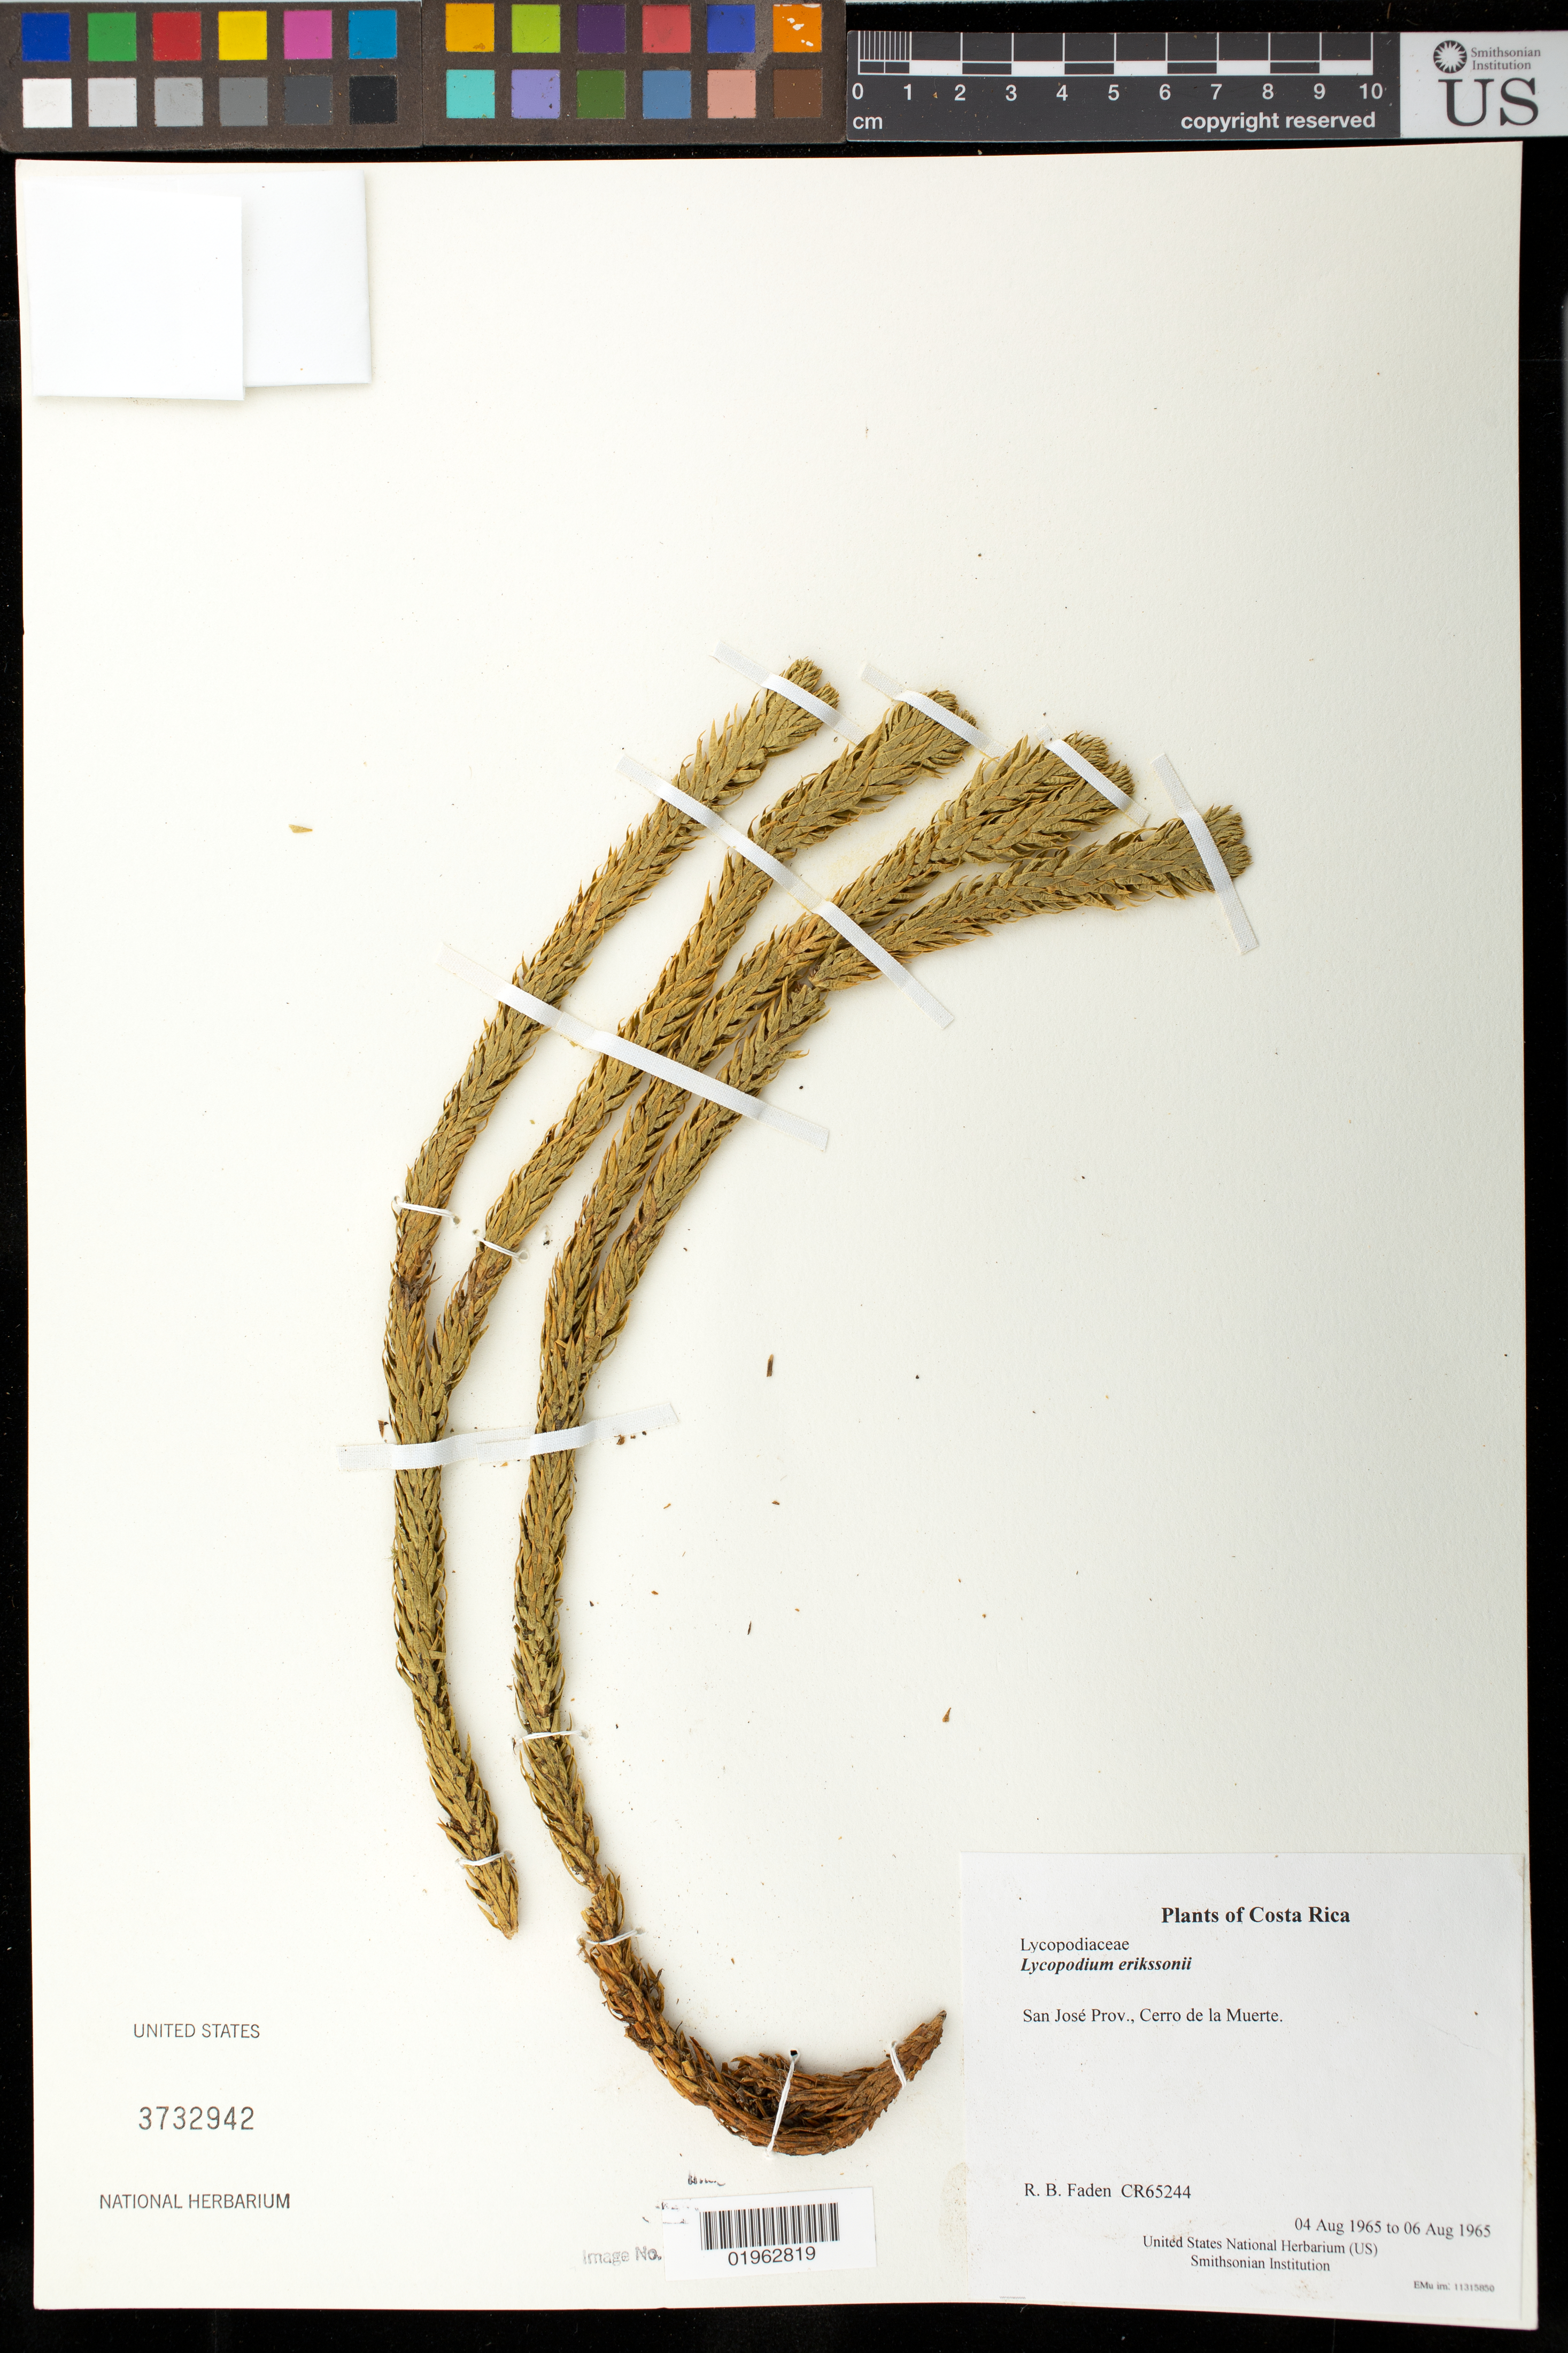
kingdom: Plantae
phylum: Tracheophyta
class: Lycopodiopsida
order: Lycopodiales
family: Lycopodiaceae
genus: Phlegmariurus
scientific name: Phlegmariurus cruentus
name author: (Spring) B. Øllg.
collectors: R. B. Faden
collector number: CR65244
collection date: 1965-08-04/1965-08-06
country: Costa Rica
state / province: San José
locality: Cerro de la Muerte.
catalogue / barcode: US 3732942